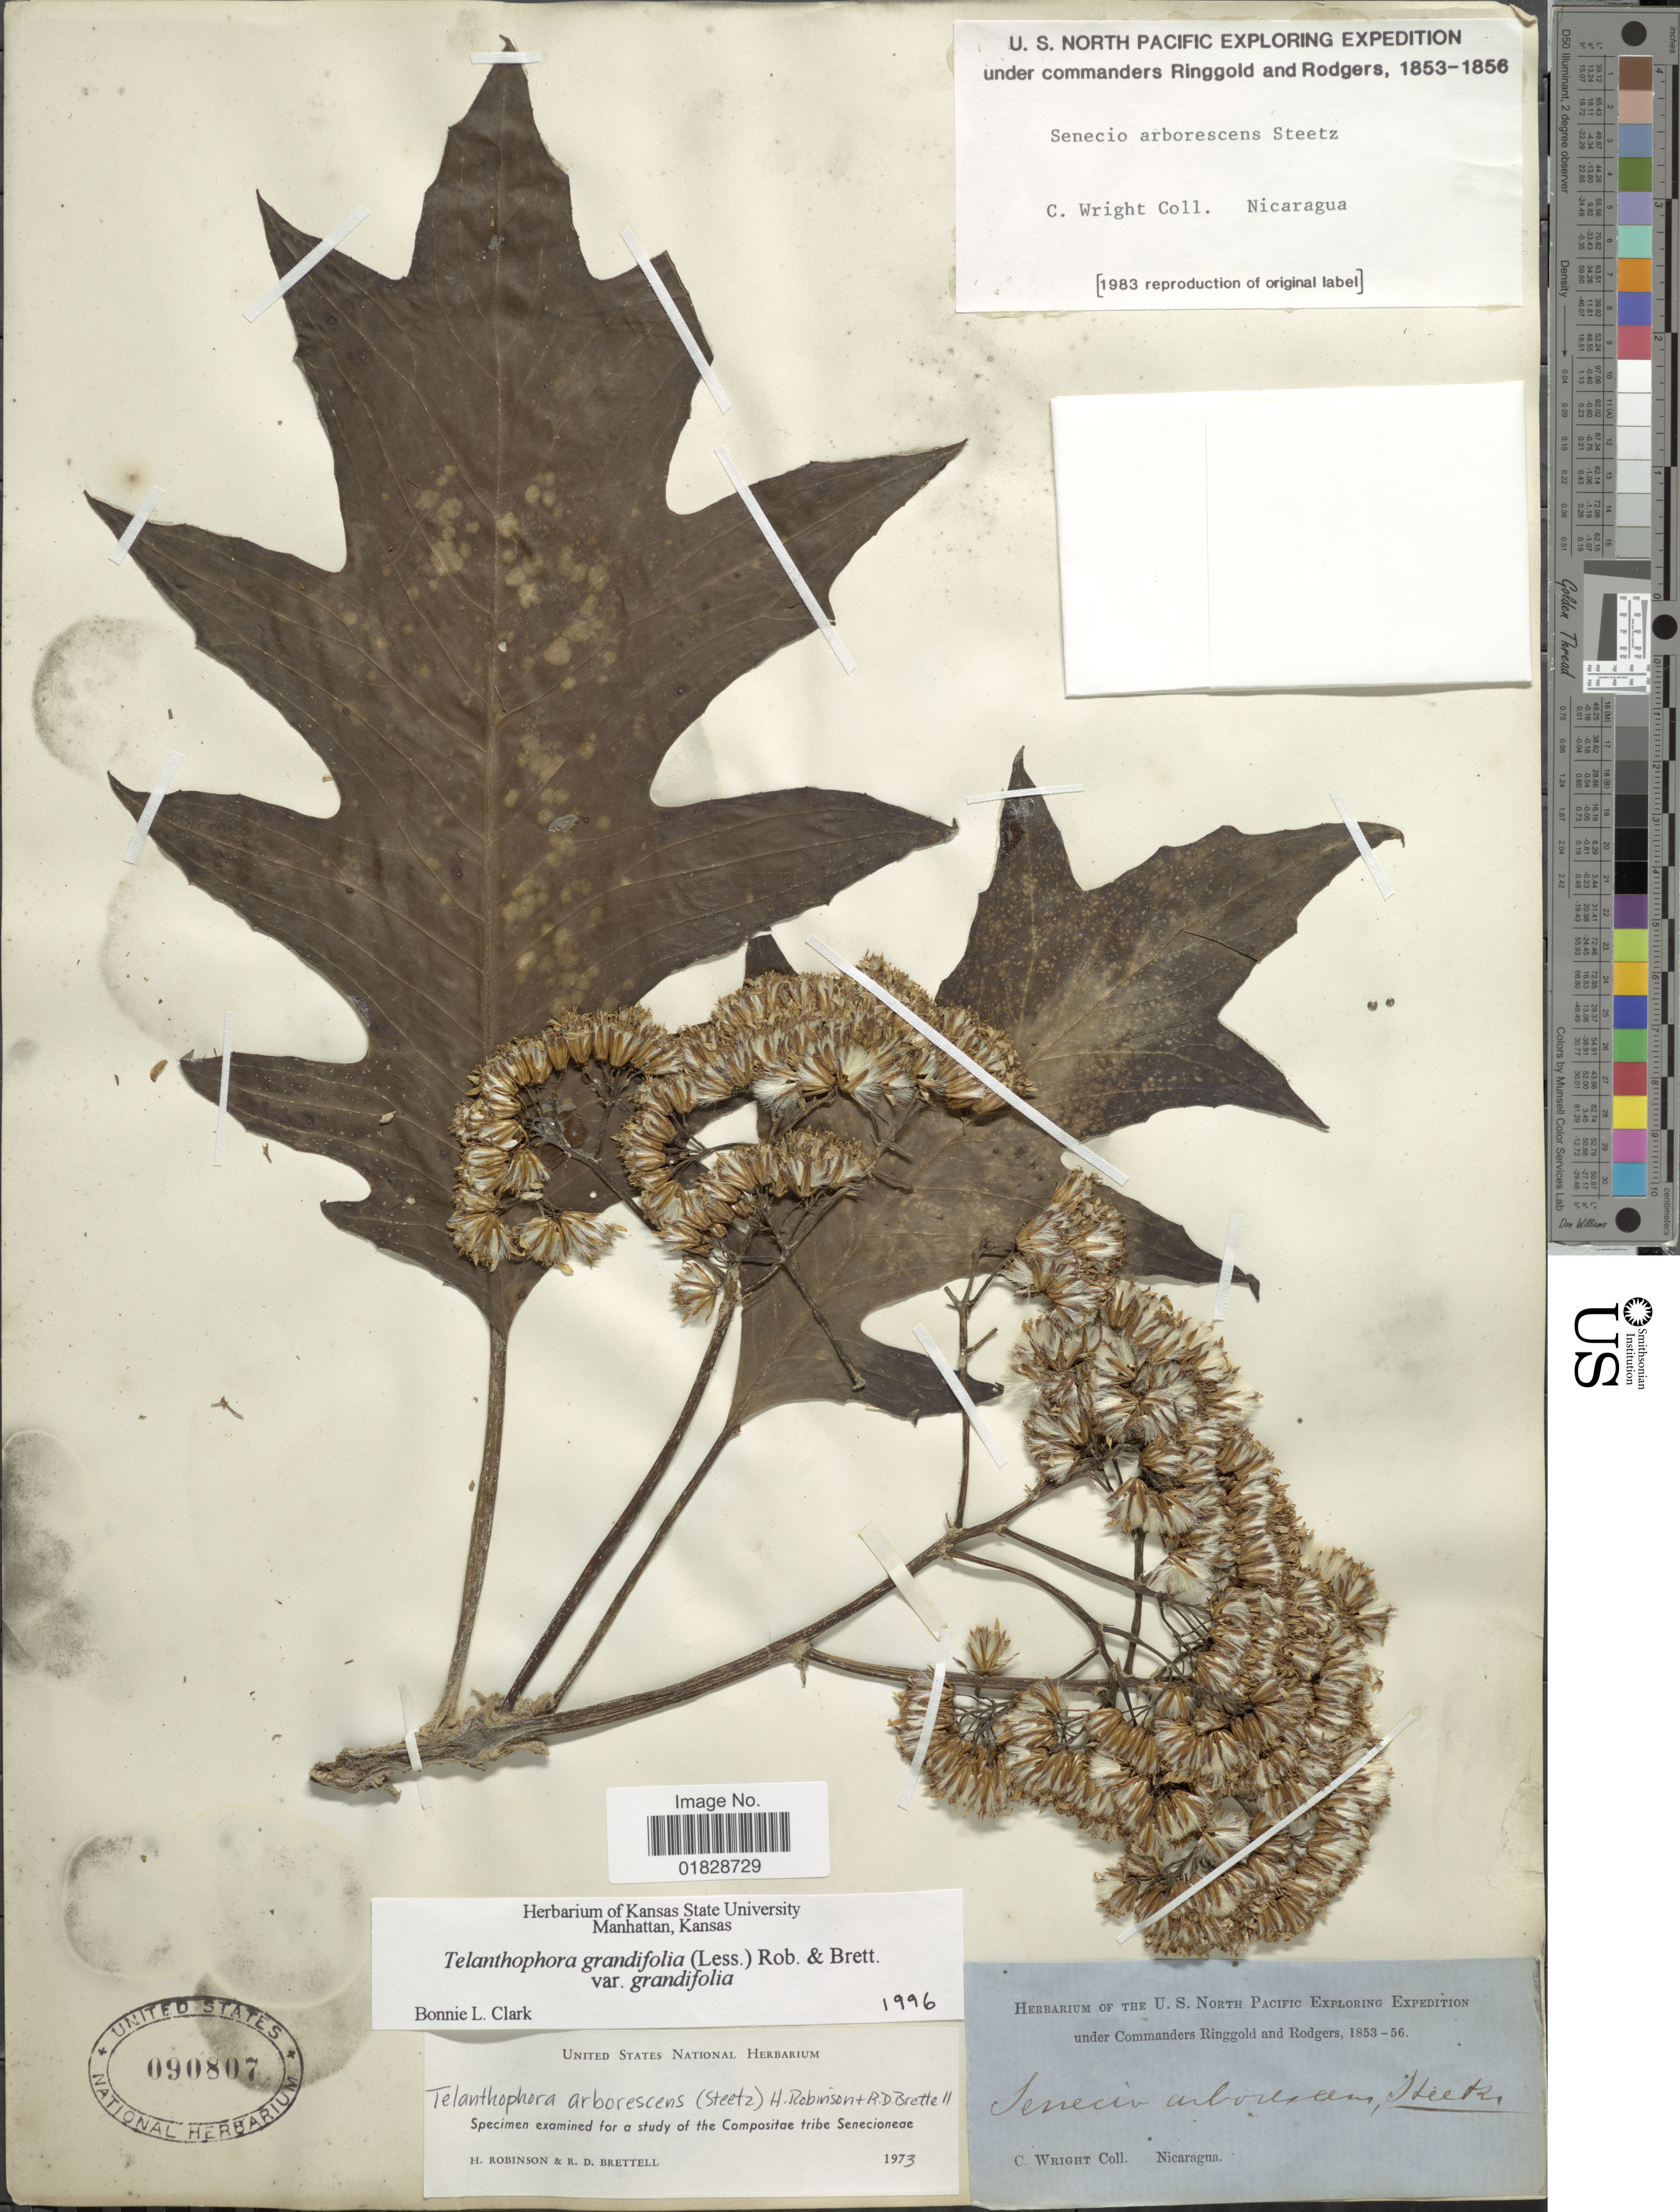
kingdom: Plantae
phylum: Tracheophyta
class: Magnoliopsida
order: Asterales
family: Asteraceae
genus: Telanthophora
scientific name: Telanthophora grandifolia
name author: (Less.) H. Rob. & Brettell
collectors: C. Wright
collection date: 1853/1856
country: Nicaragua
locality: U.S. North Pacific. Nicaragua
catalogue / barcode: US 90807